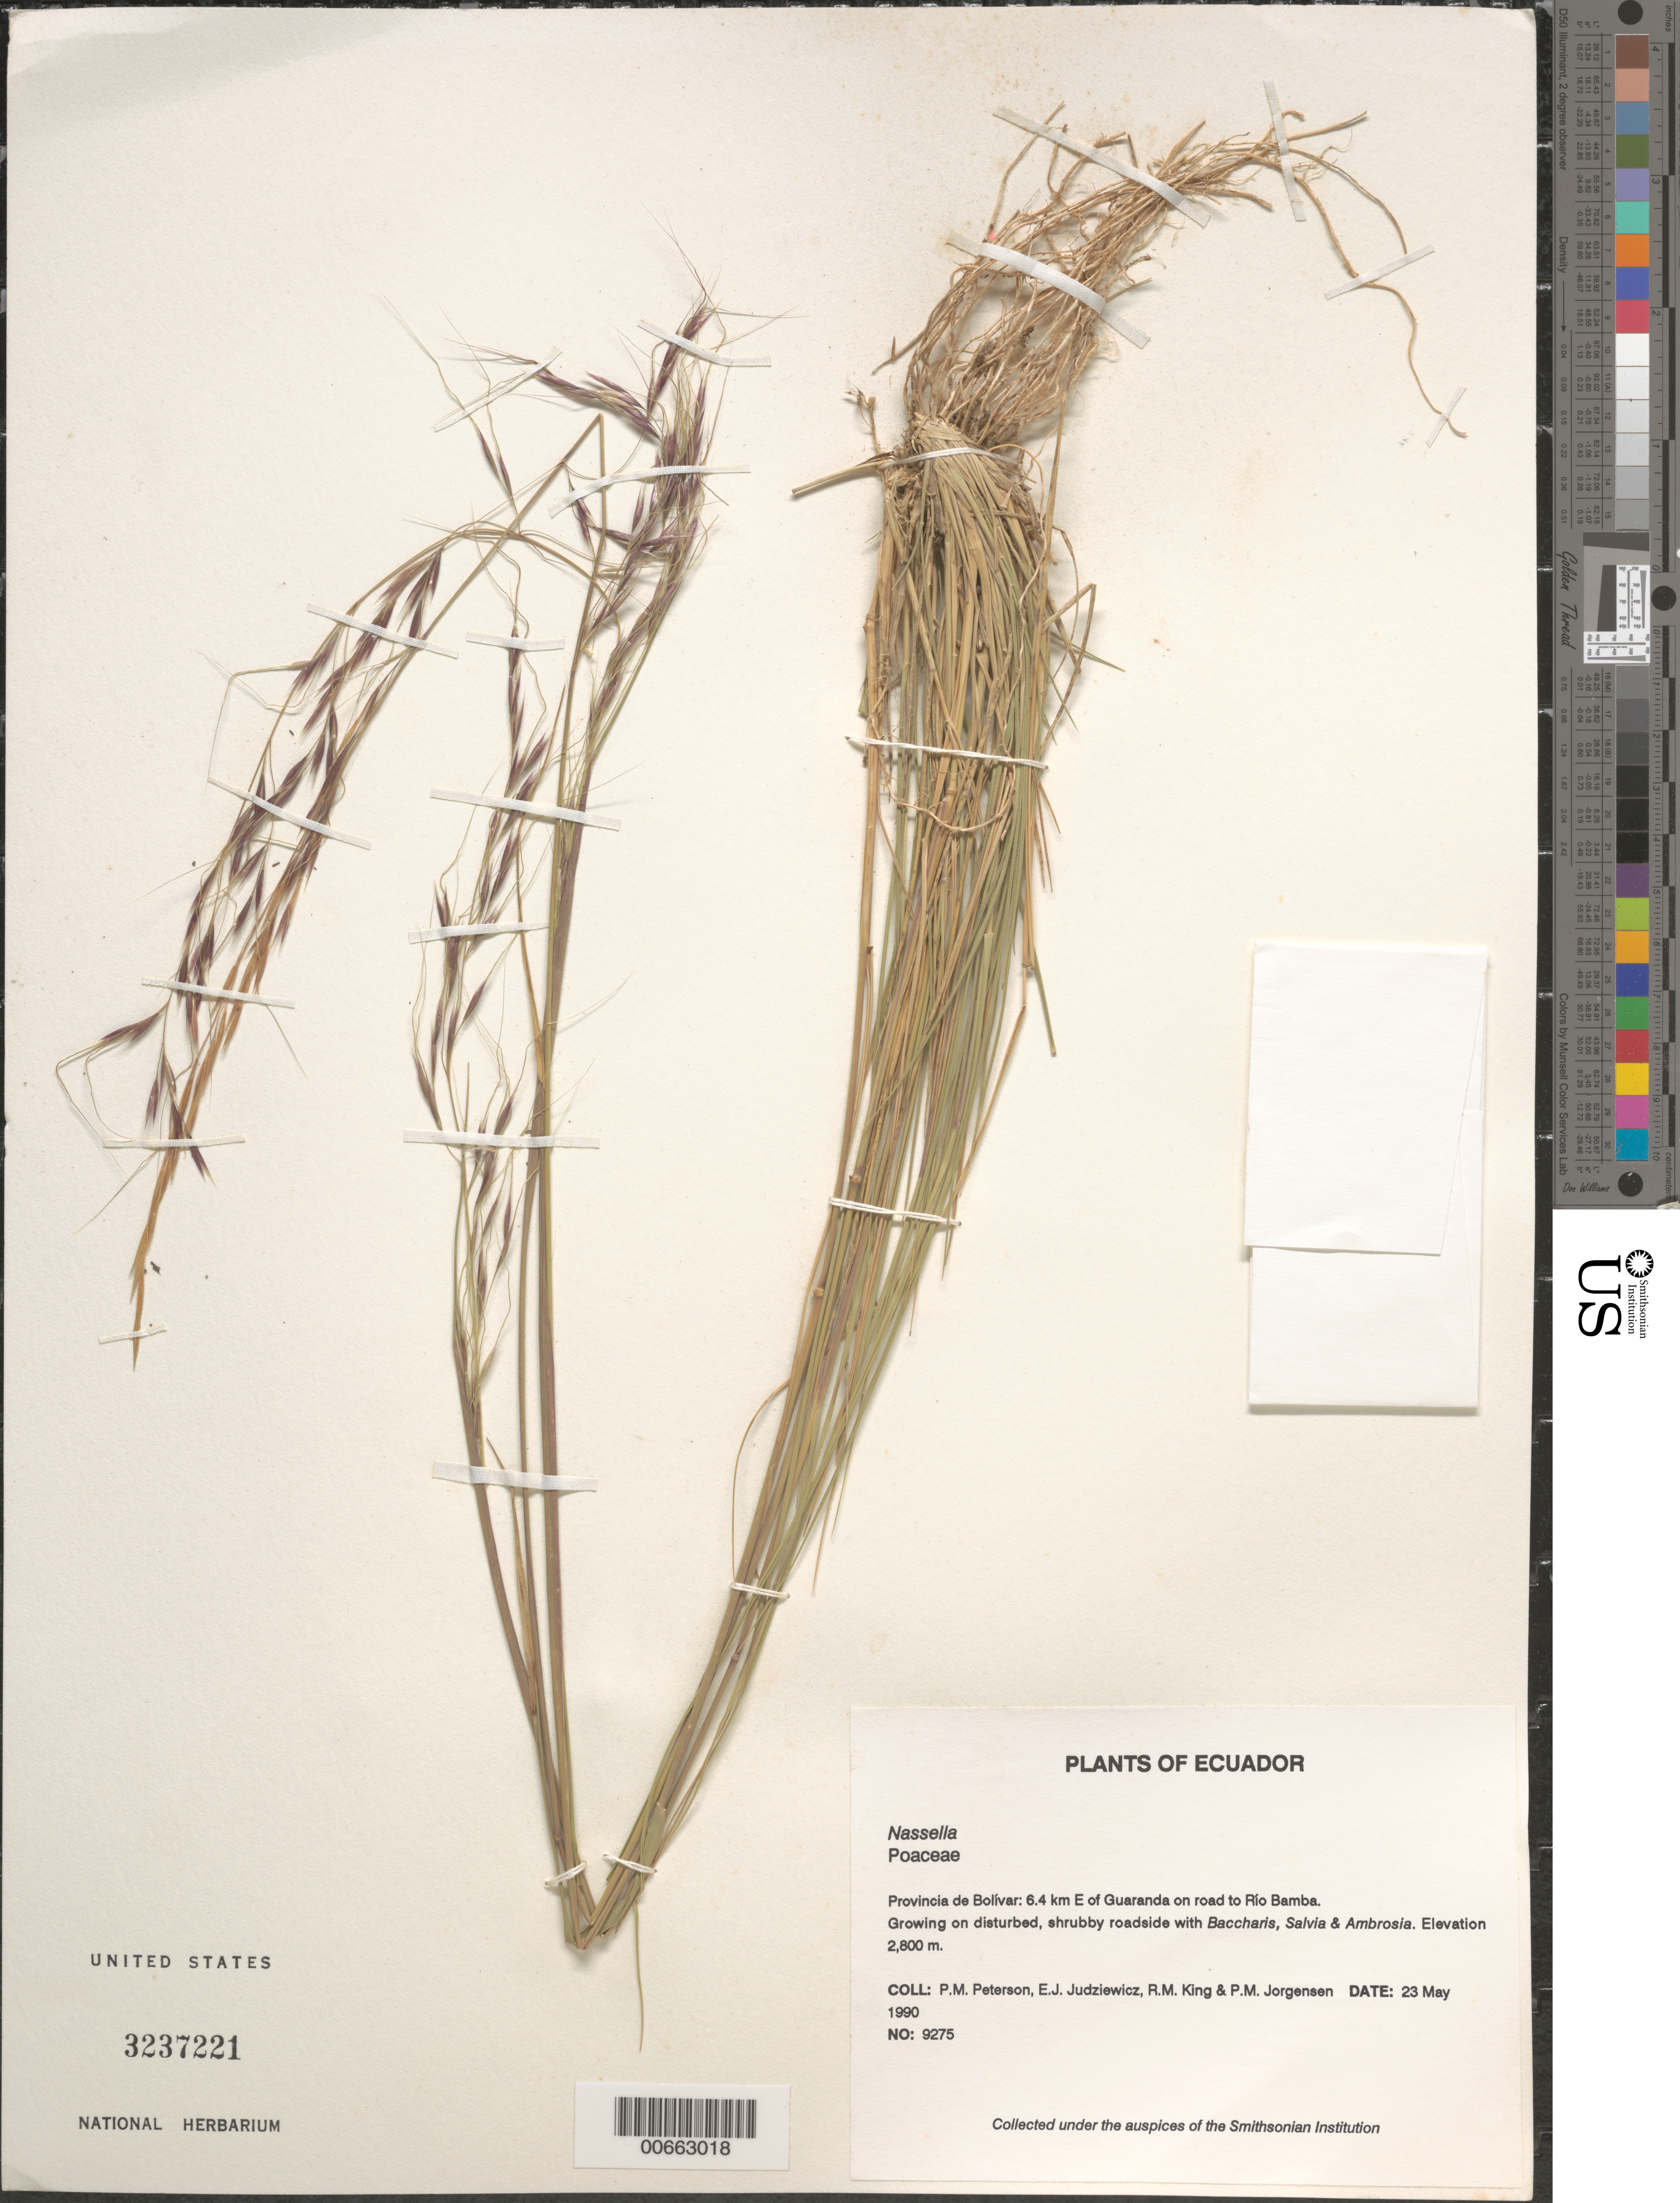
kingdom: Plantae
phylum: Tracheophyta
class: Liliopsida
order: Poales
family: Poaceae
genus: Nassella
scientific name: Nassella sp.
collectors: P. M. Peterson, E. J. Judziewicz, R. M. King & P. M. Jørgensen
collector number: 09275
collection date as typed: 23 May 1990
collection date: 1990-05-23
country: Ecuador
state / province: Bolivar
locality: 6.4 km E of Guaranda on road to Río Bamba.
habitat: Growing on disturbed, shruby roadside with Baccharis, Salvia & Ambrosia.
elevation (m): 2800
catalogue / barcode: US 3237221